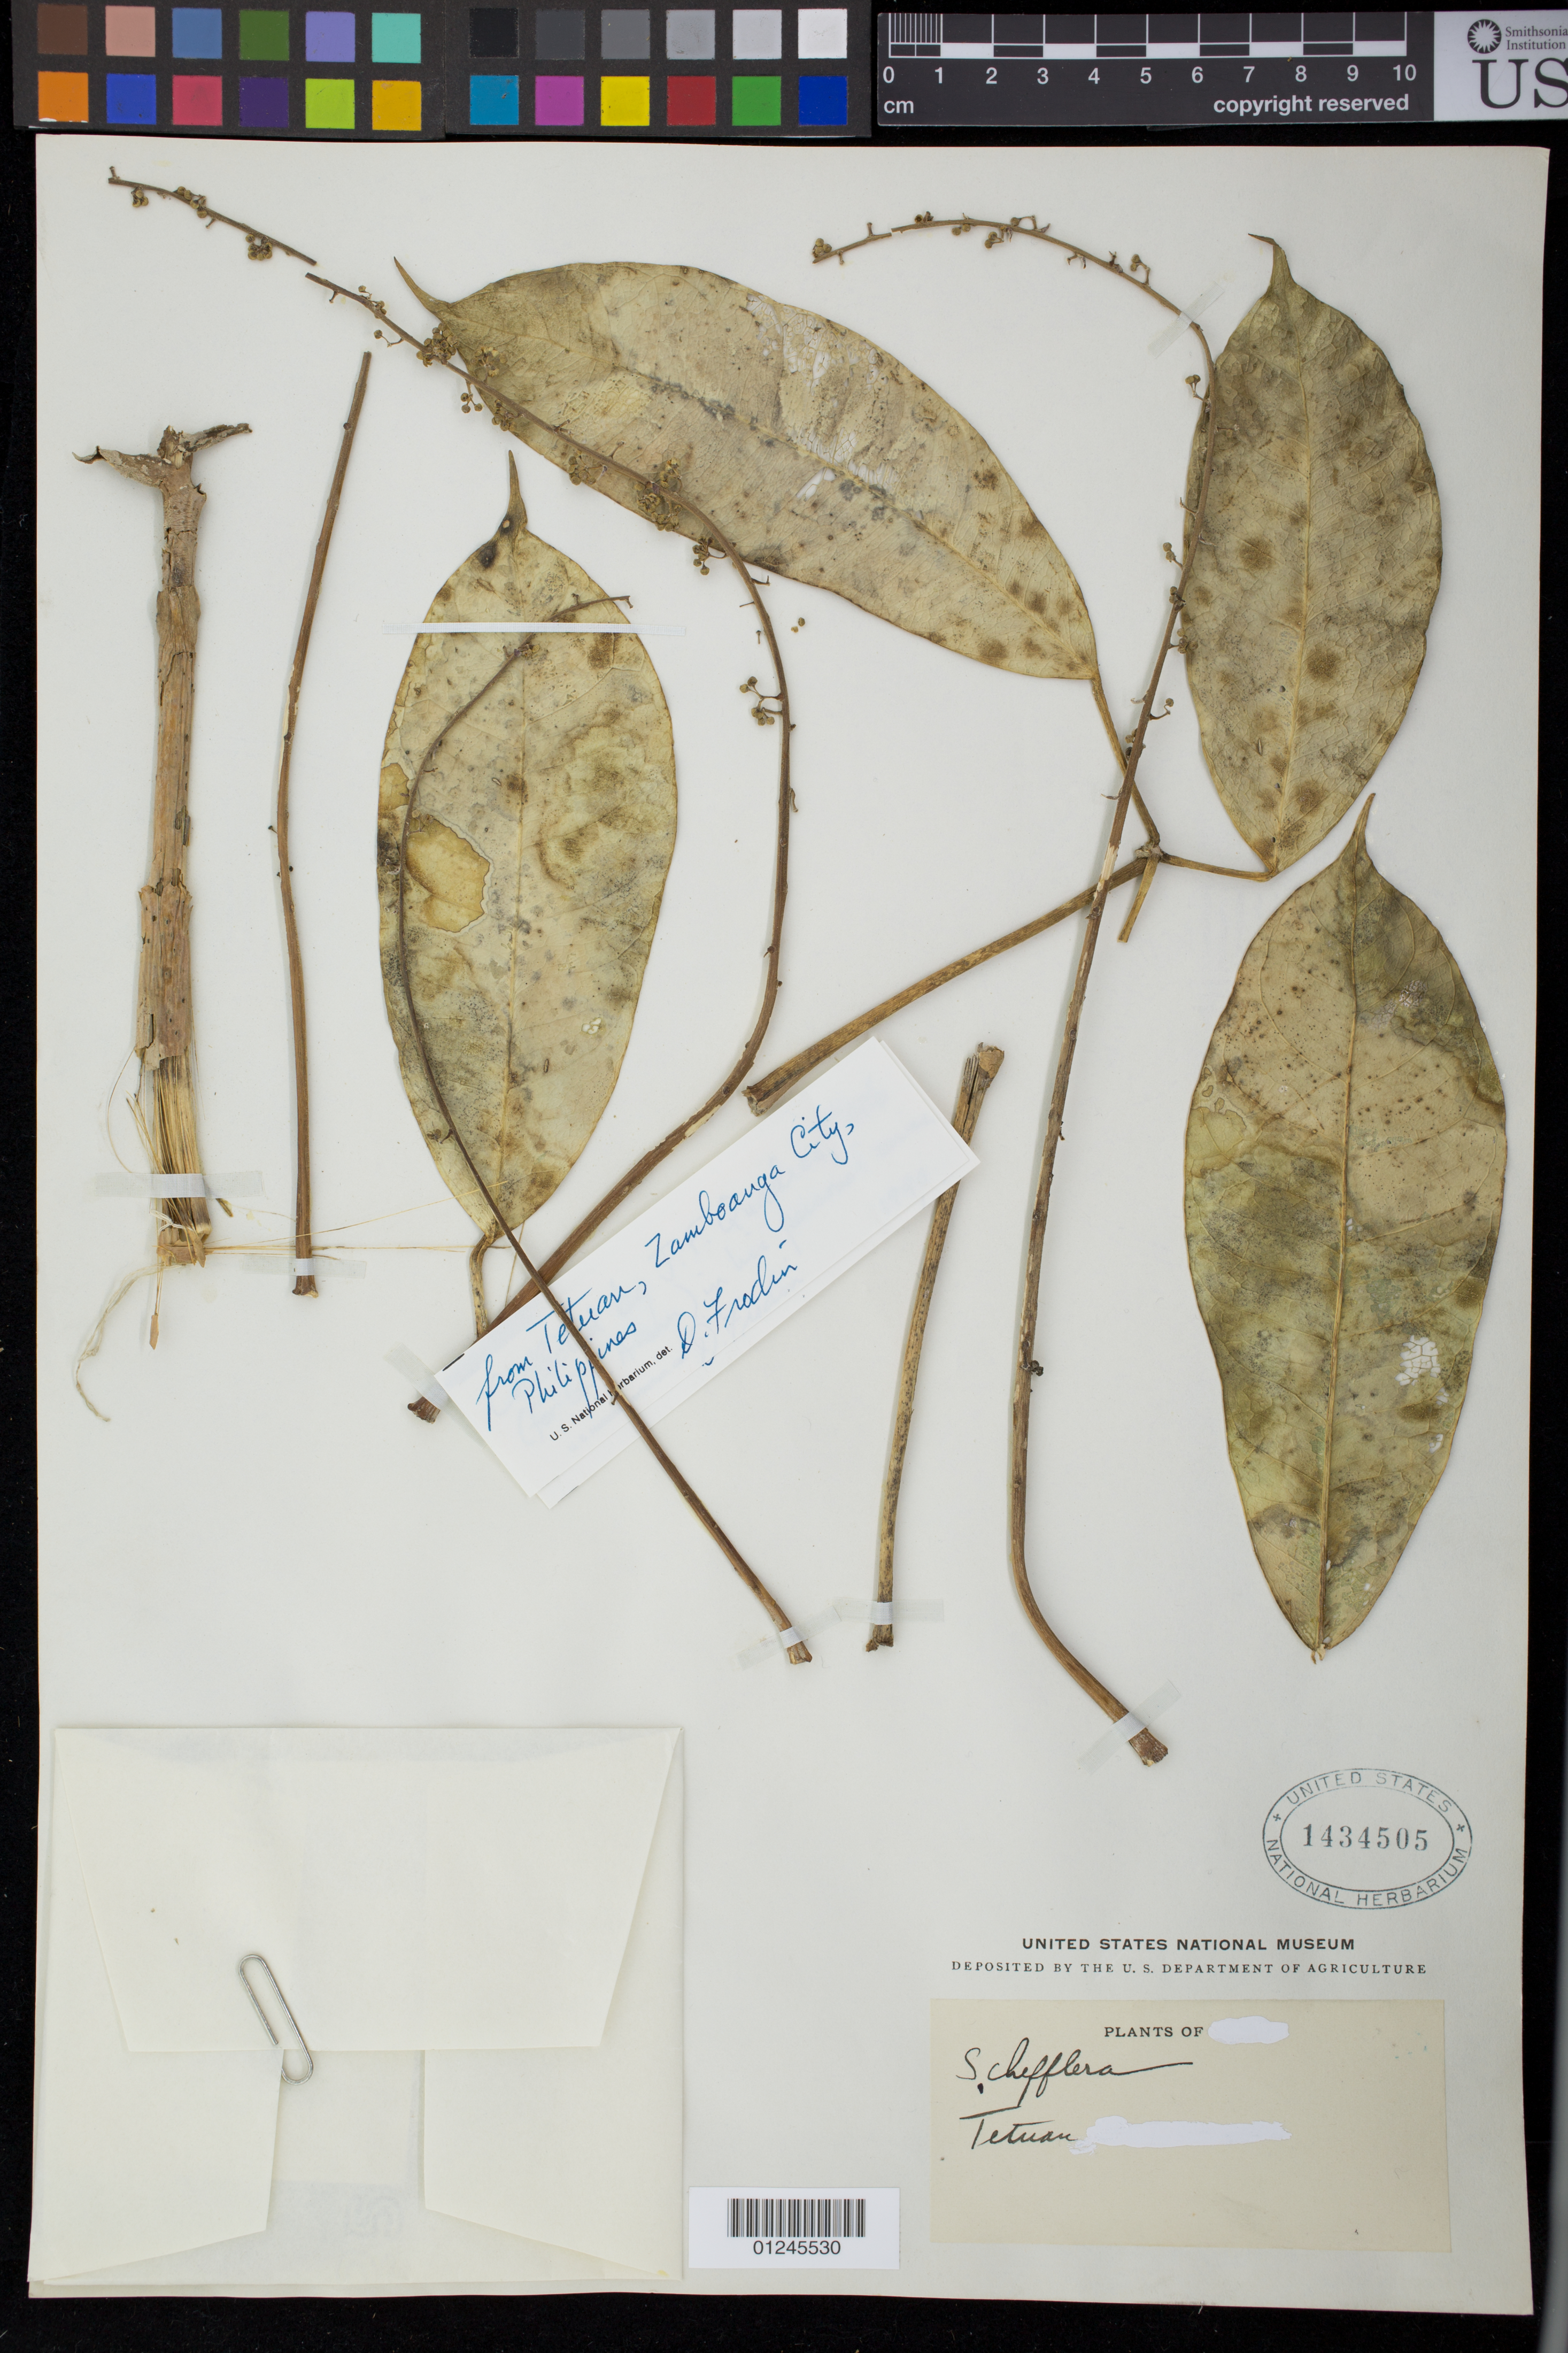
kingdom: Plantae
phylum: Tracheophyta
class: Magnoliopsida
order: Apiales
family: Araliaceae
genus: Schefflera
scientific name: Schefflera sp.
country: Philippines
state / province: Zamboanga Peninsula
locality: Tetuan, Zamboanga City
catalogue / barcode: US 1434505